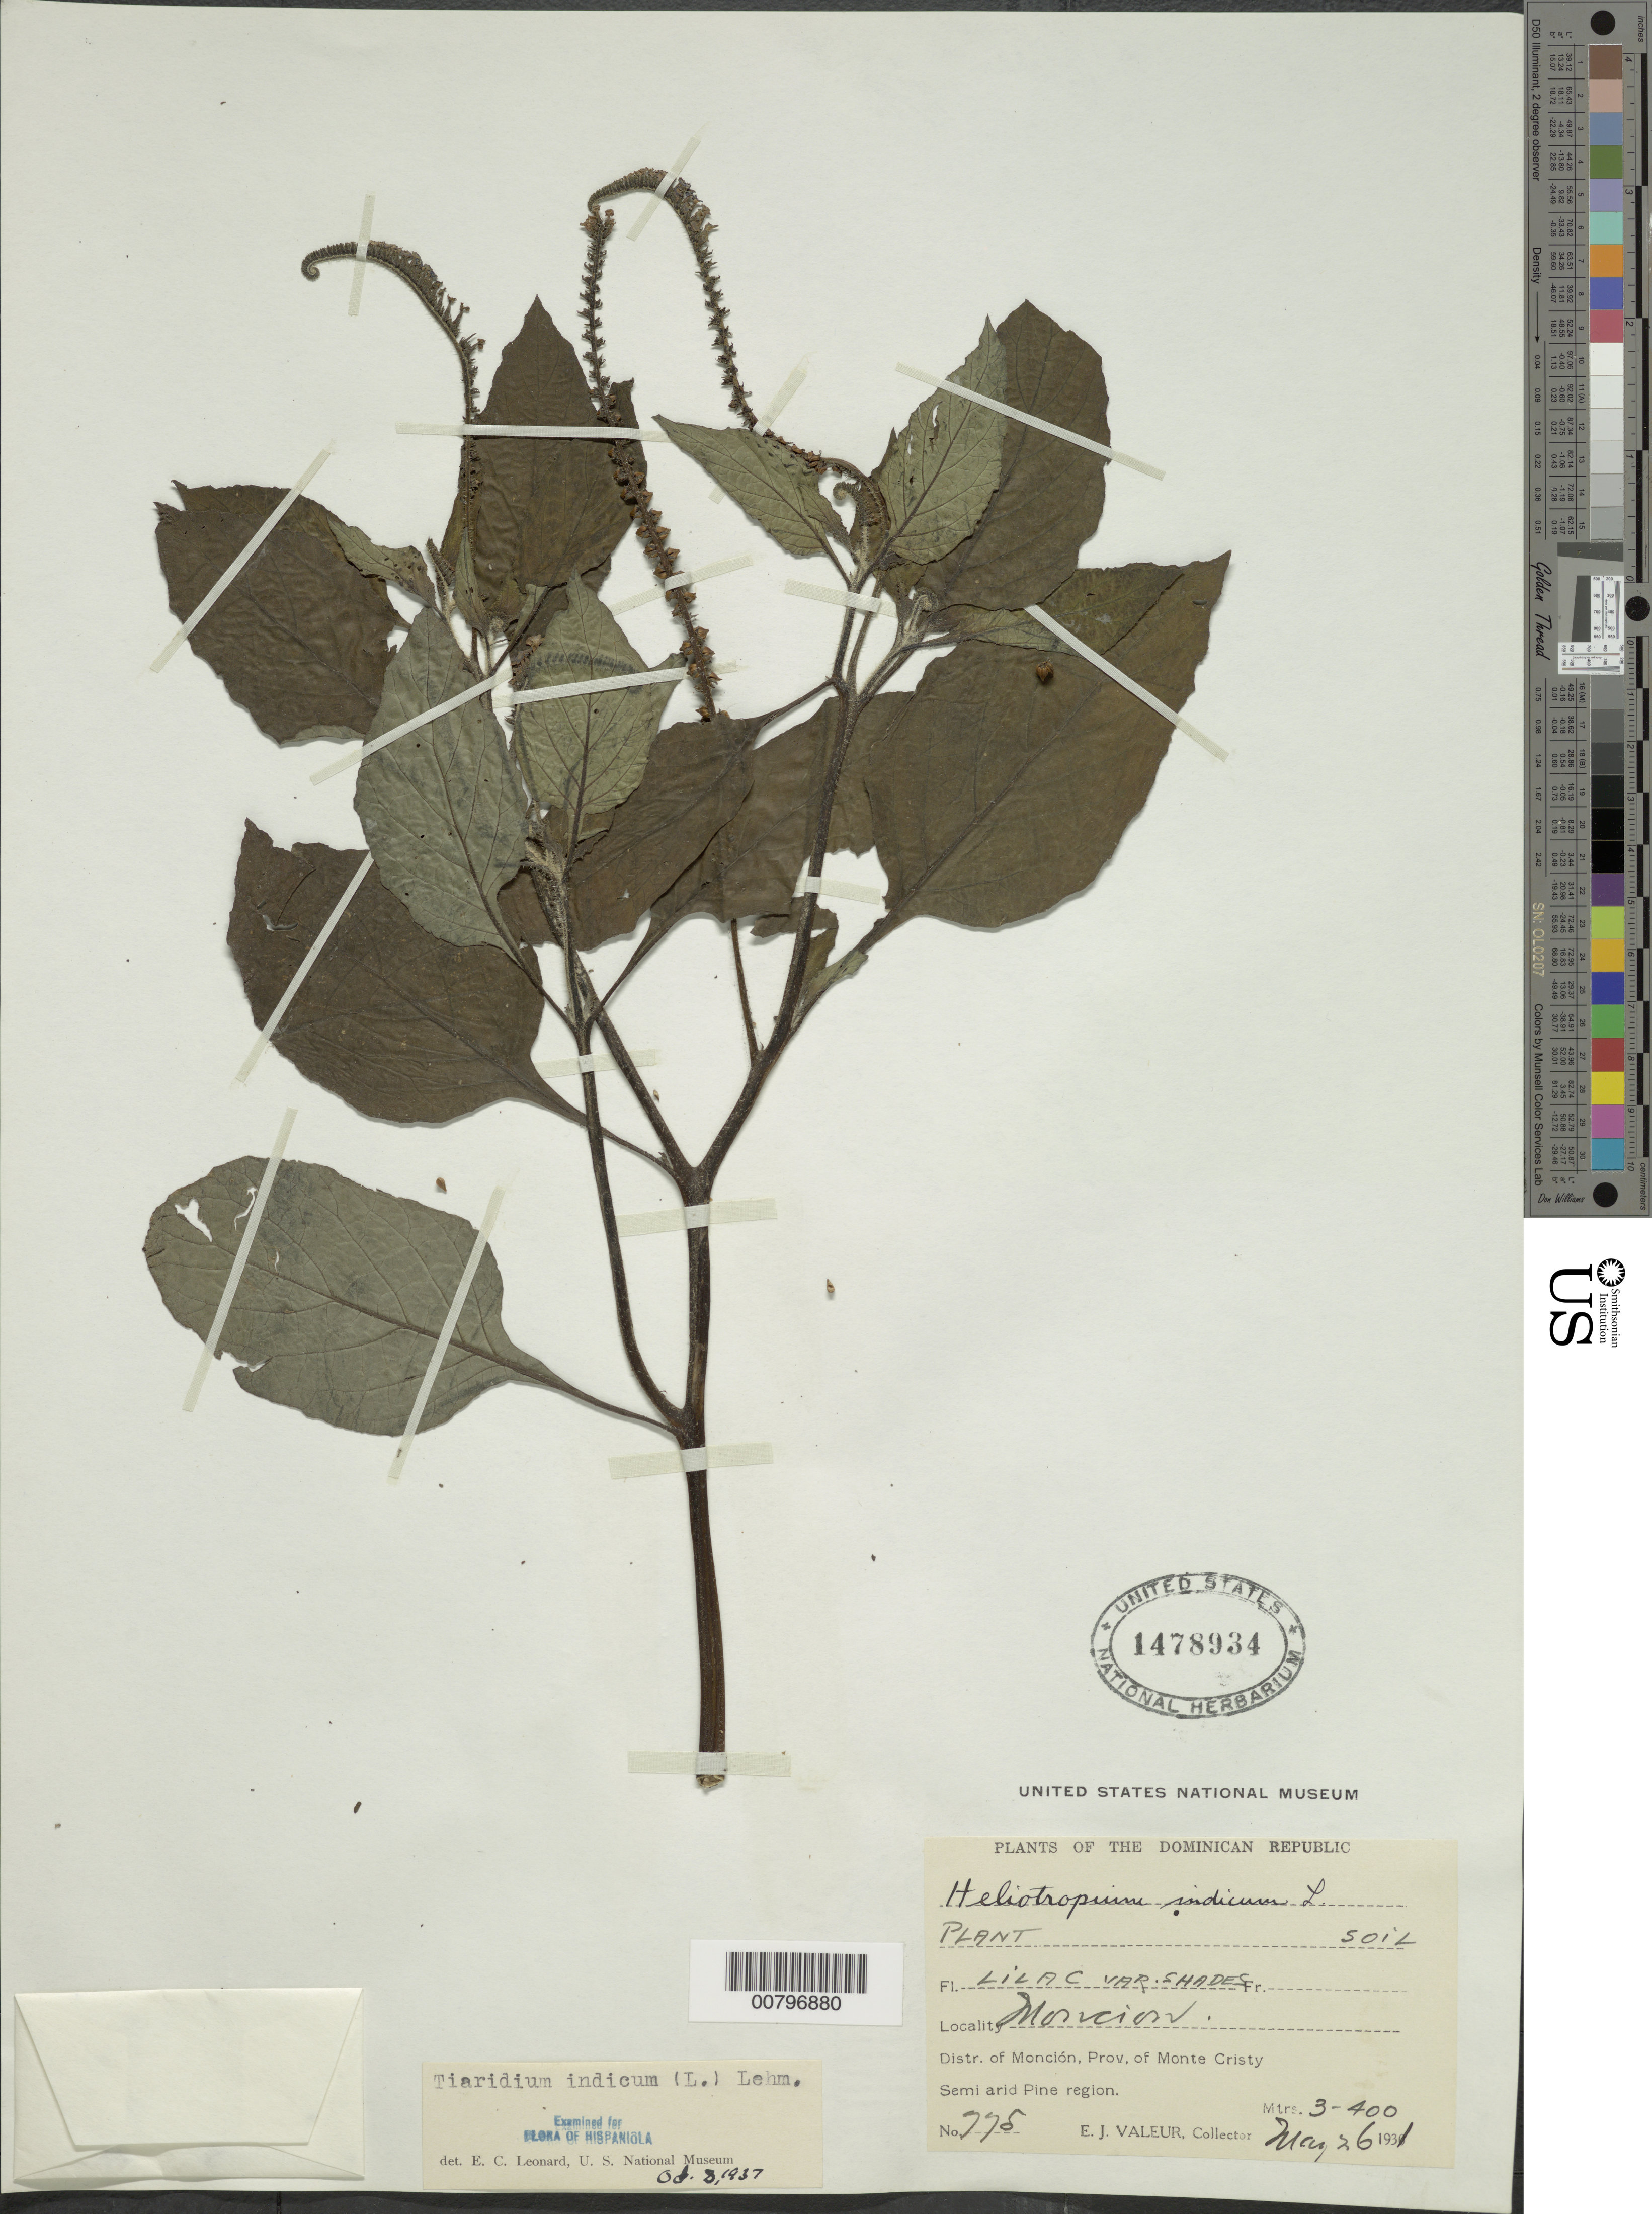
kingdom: Plantae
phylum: Tracheophyta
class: Magnoliopsida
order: Boraginales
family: Heliotropiaceae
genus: Heliotropium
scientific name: Heliotropium indicum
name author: L.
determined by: Leonard, Emery C., (US)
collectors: E. Valeur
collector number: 775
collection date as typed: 26 Mar 1931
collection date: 1931-03-26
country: Dominican Republic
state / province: Monte Cristi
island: Hispaniola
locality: Moncion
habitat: Semi arid pine region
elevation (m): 300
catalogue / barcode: US 1478934